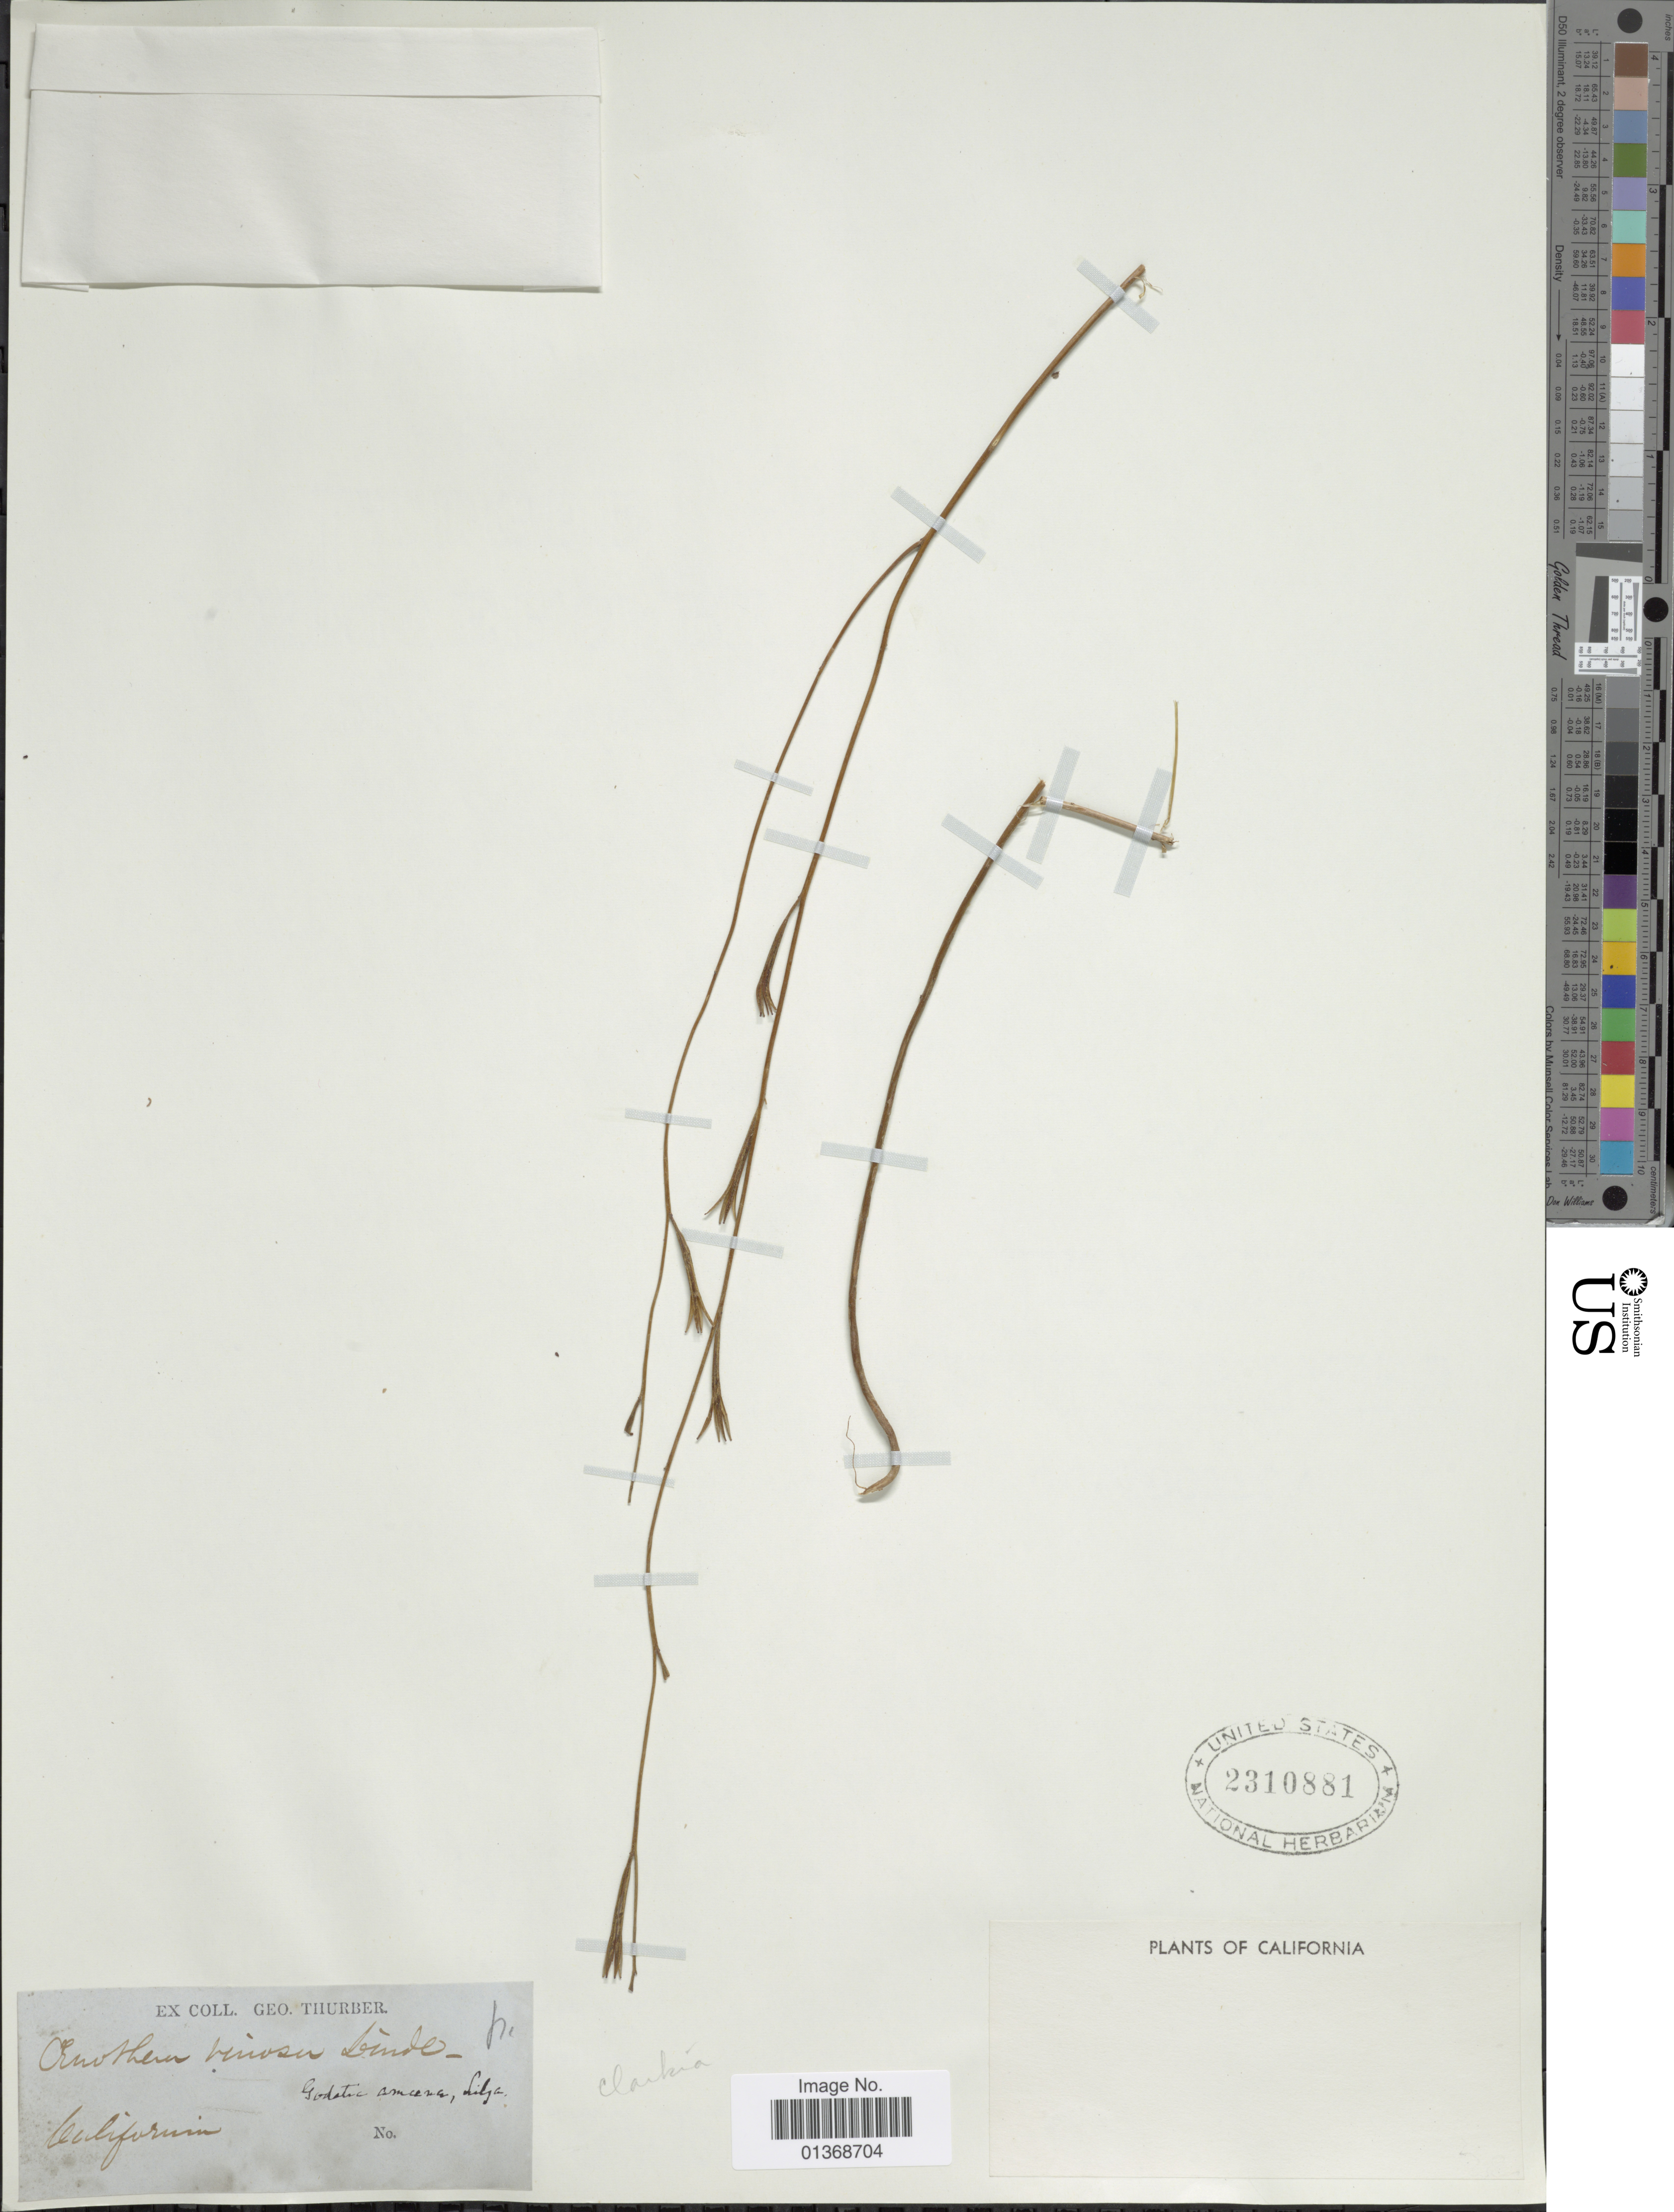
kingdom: Plantae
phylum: Tracheophyta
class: Magnoliopsida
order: Myrtales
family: Onagraceae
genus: Clarkia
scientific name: Clarkia sp.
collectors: G. Thurber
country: United States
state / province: California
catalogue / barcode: US 2310881